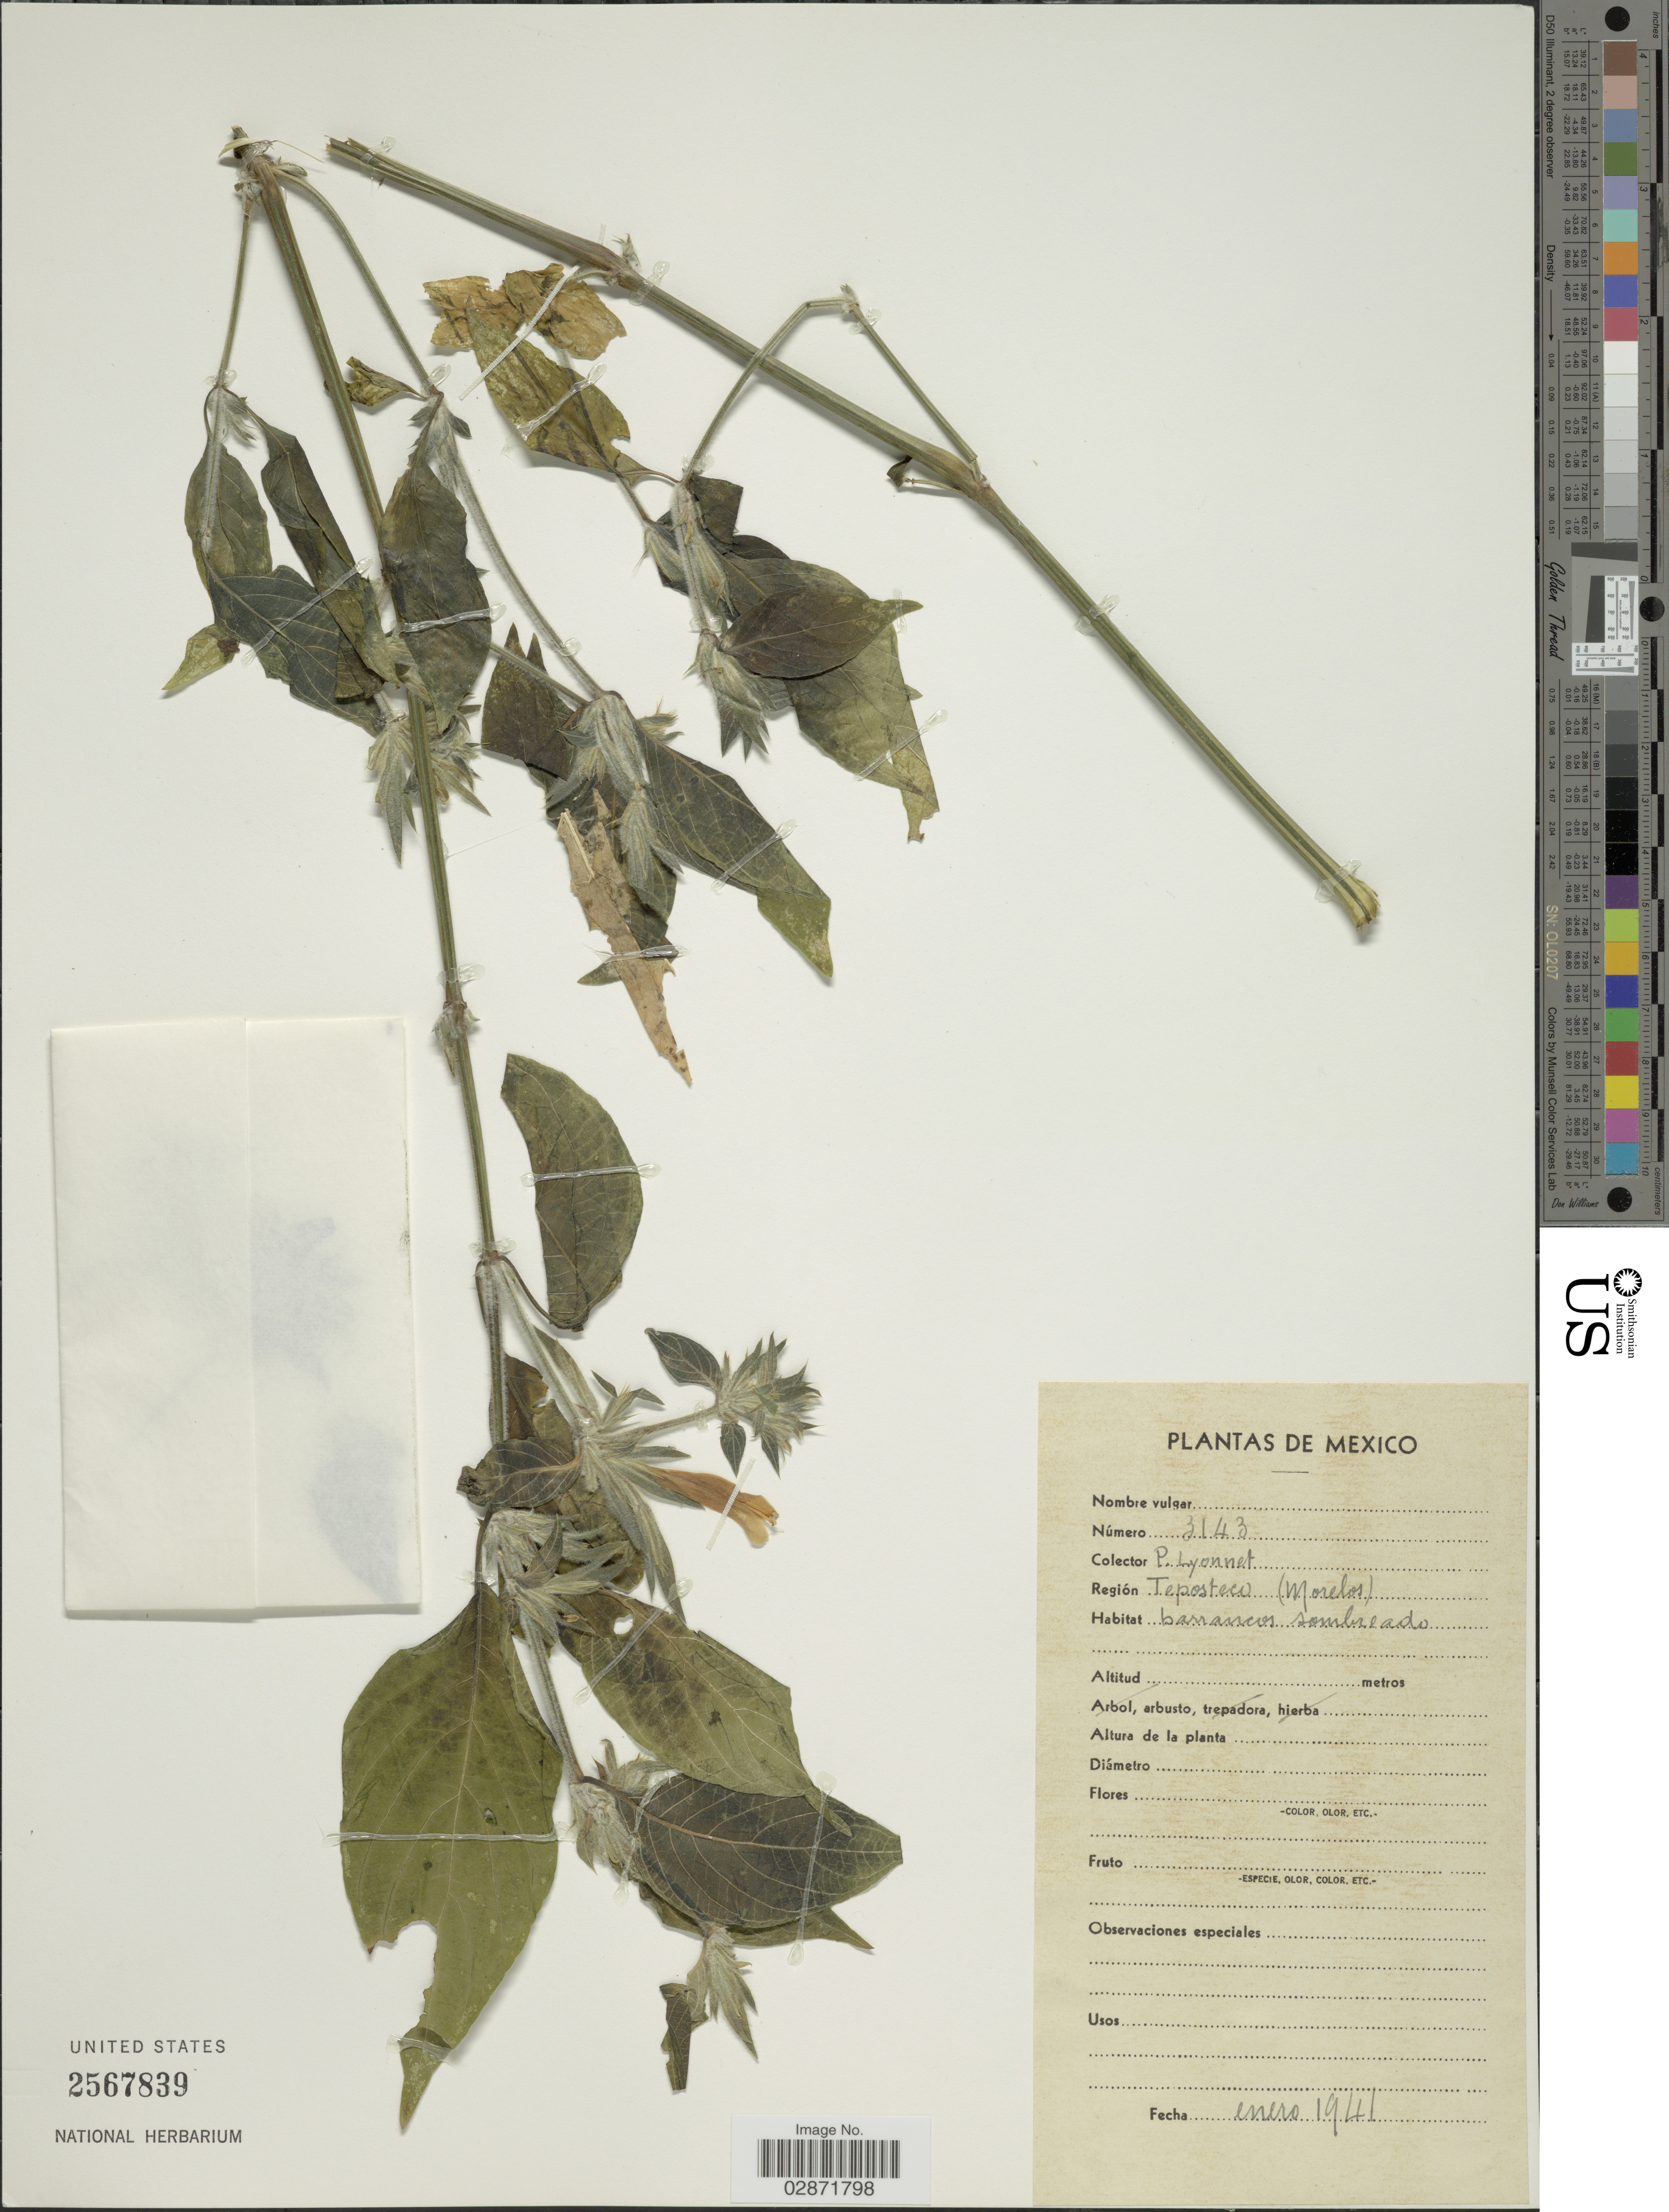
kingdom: Plantae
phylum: Tracheophyta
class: Magnoliopsida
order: Lamiales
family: Acanthaceae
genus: Dicliptera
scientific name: Dicliptera sp.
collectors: P. Lyonnet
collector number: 3143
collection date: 1941-01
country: Mexico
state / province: Morelos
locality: Región Teposteco (Morelos).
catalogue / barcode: US 2567839